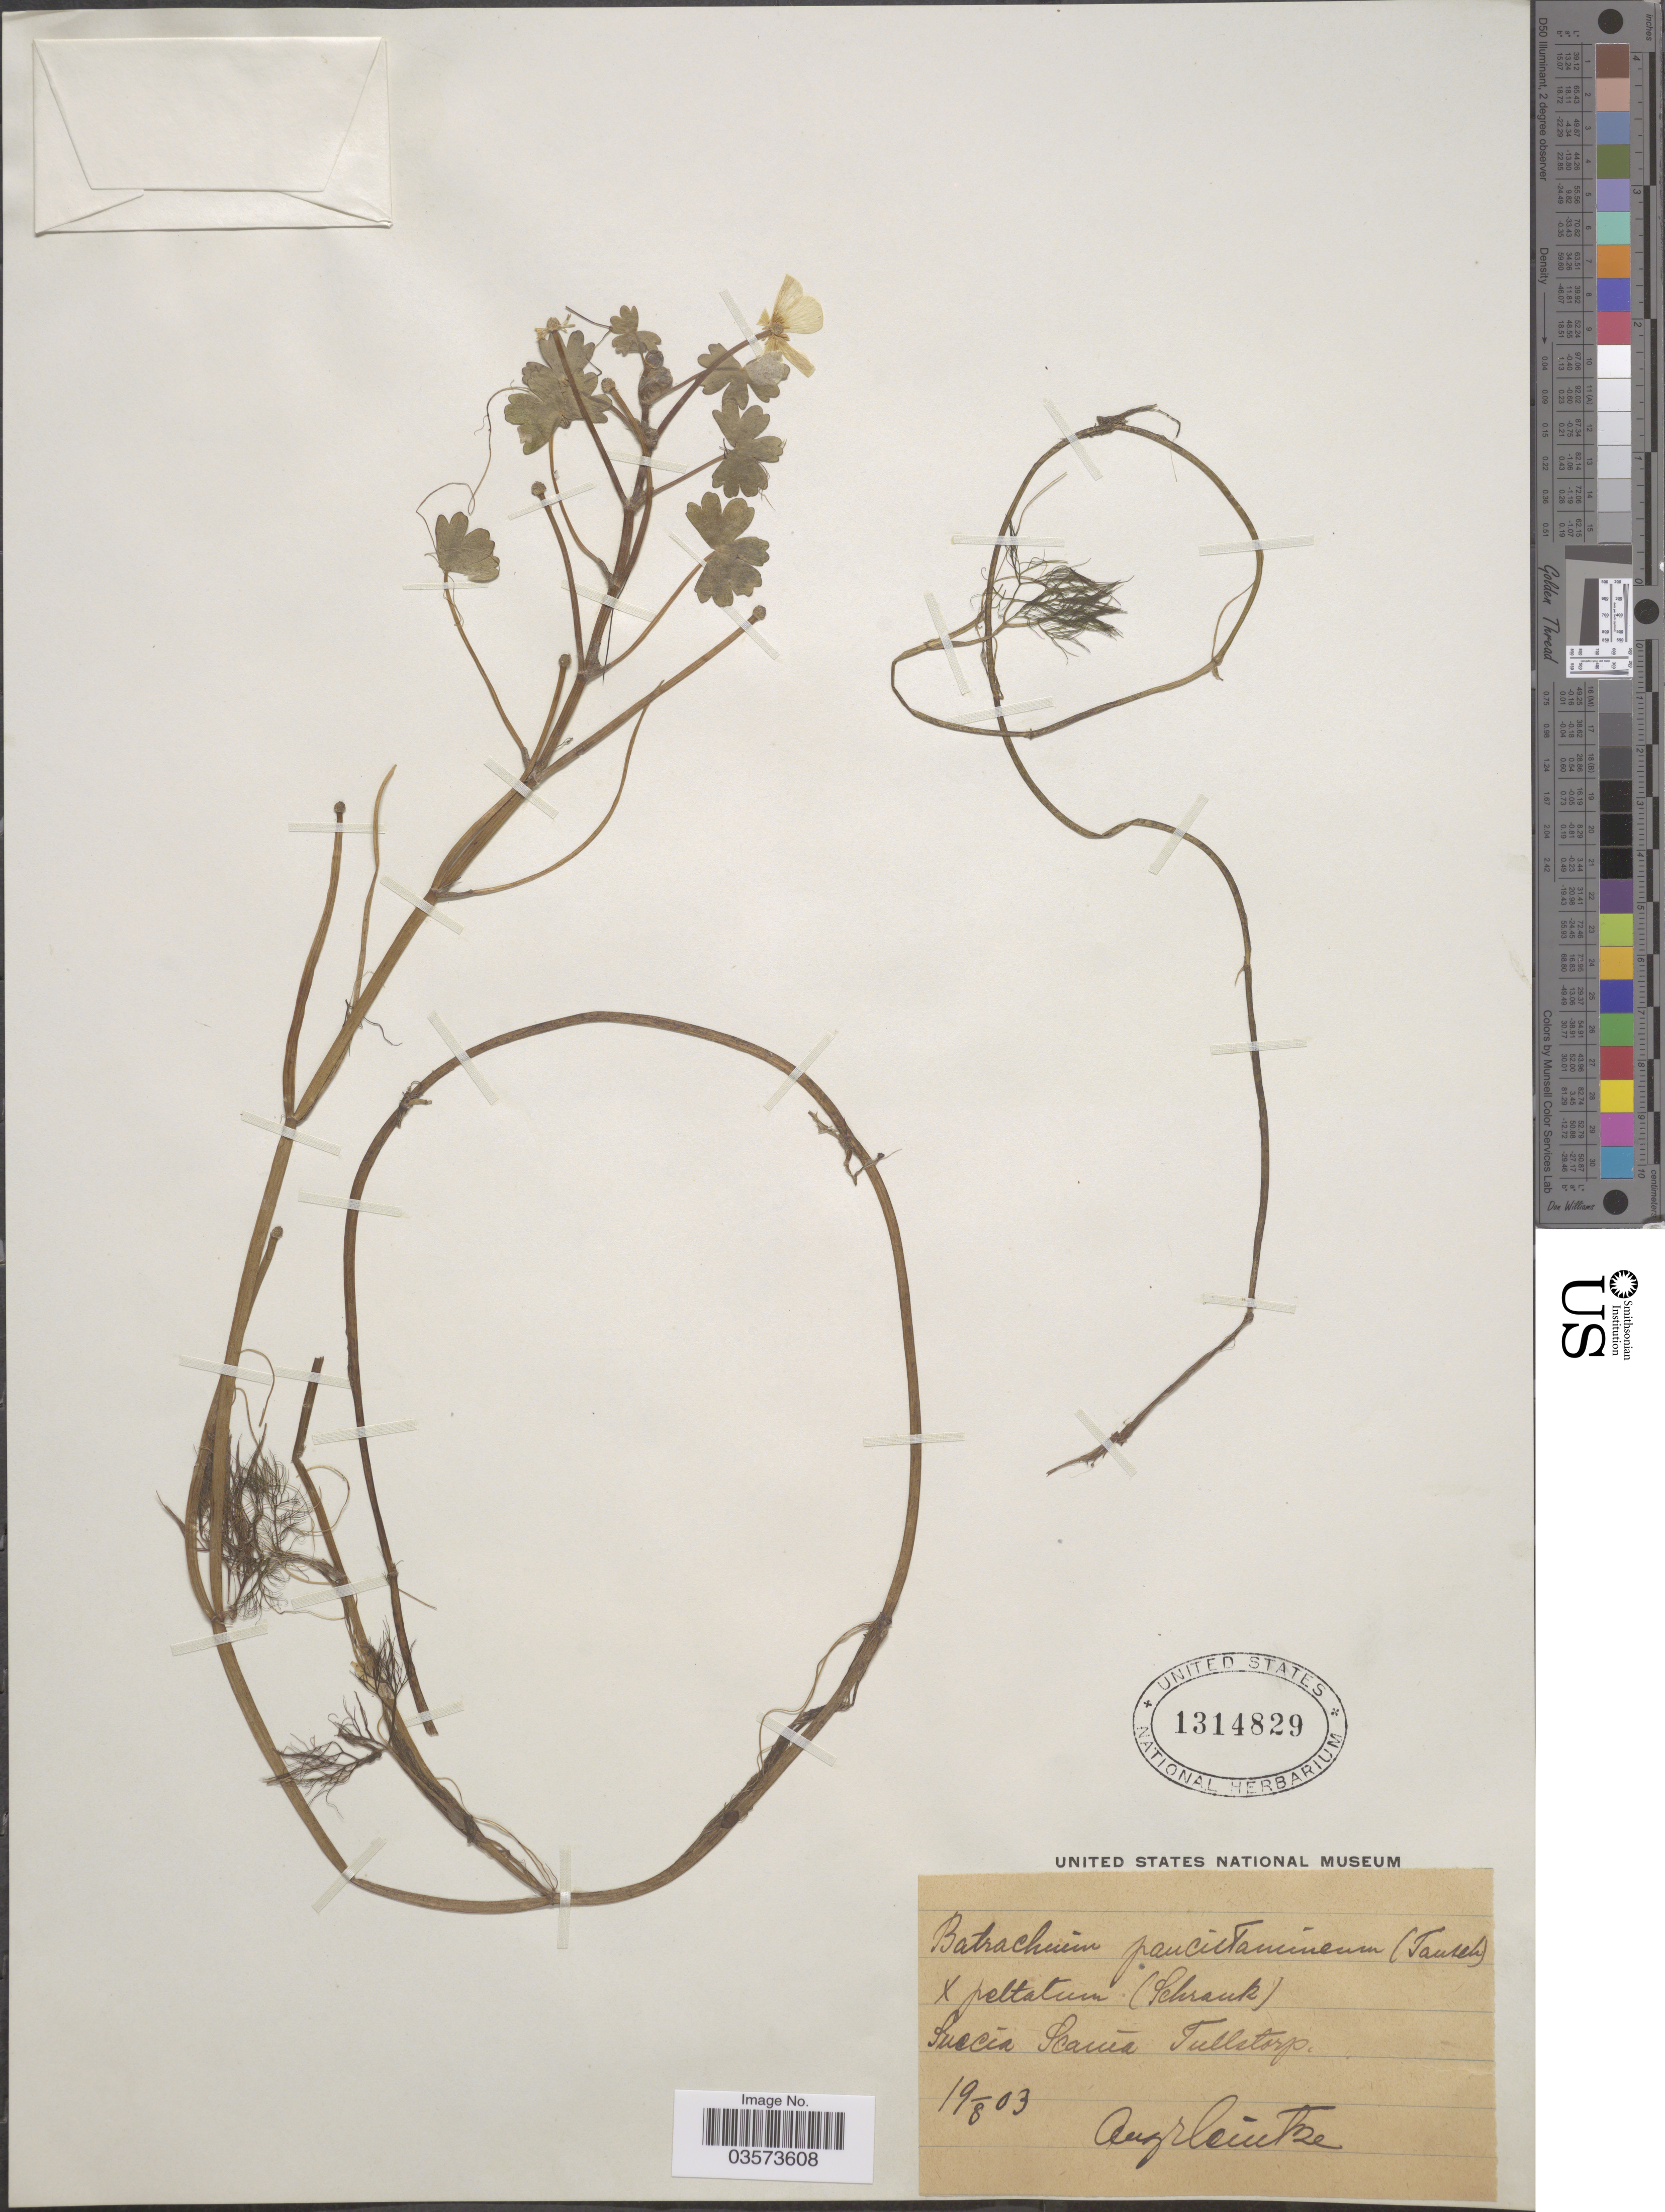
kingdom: Plantae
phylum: Tracheophyta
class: Magnoliopsida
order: Ranunculales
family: Ranunculaceae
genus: Ranunculus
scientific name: Ranunculus trichophyllus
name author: Chaix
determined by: Strong, Mark T., (BOT), Smithsonian Institution - National Museum of Natural History (UNITED STATES)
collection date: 1903-08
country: Sweden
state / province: Skåne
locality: Suecia Scanía Tullstorp.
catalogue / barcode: US 1314829